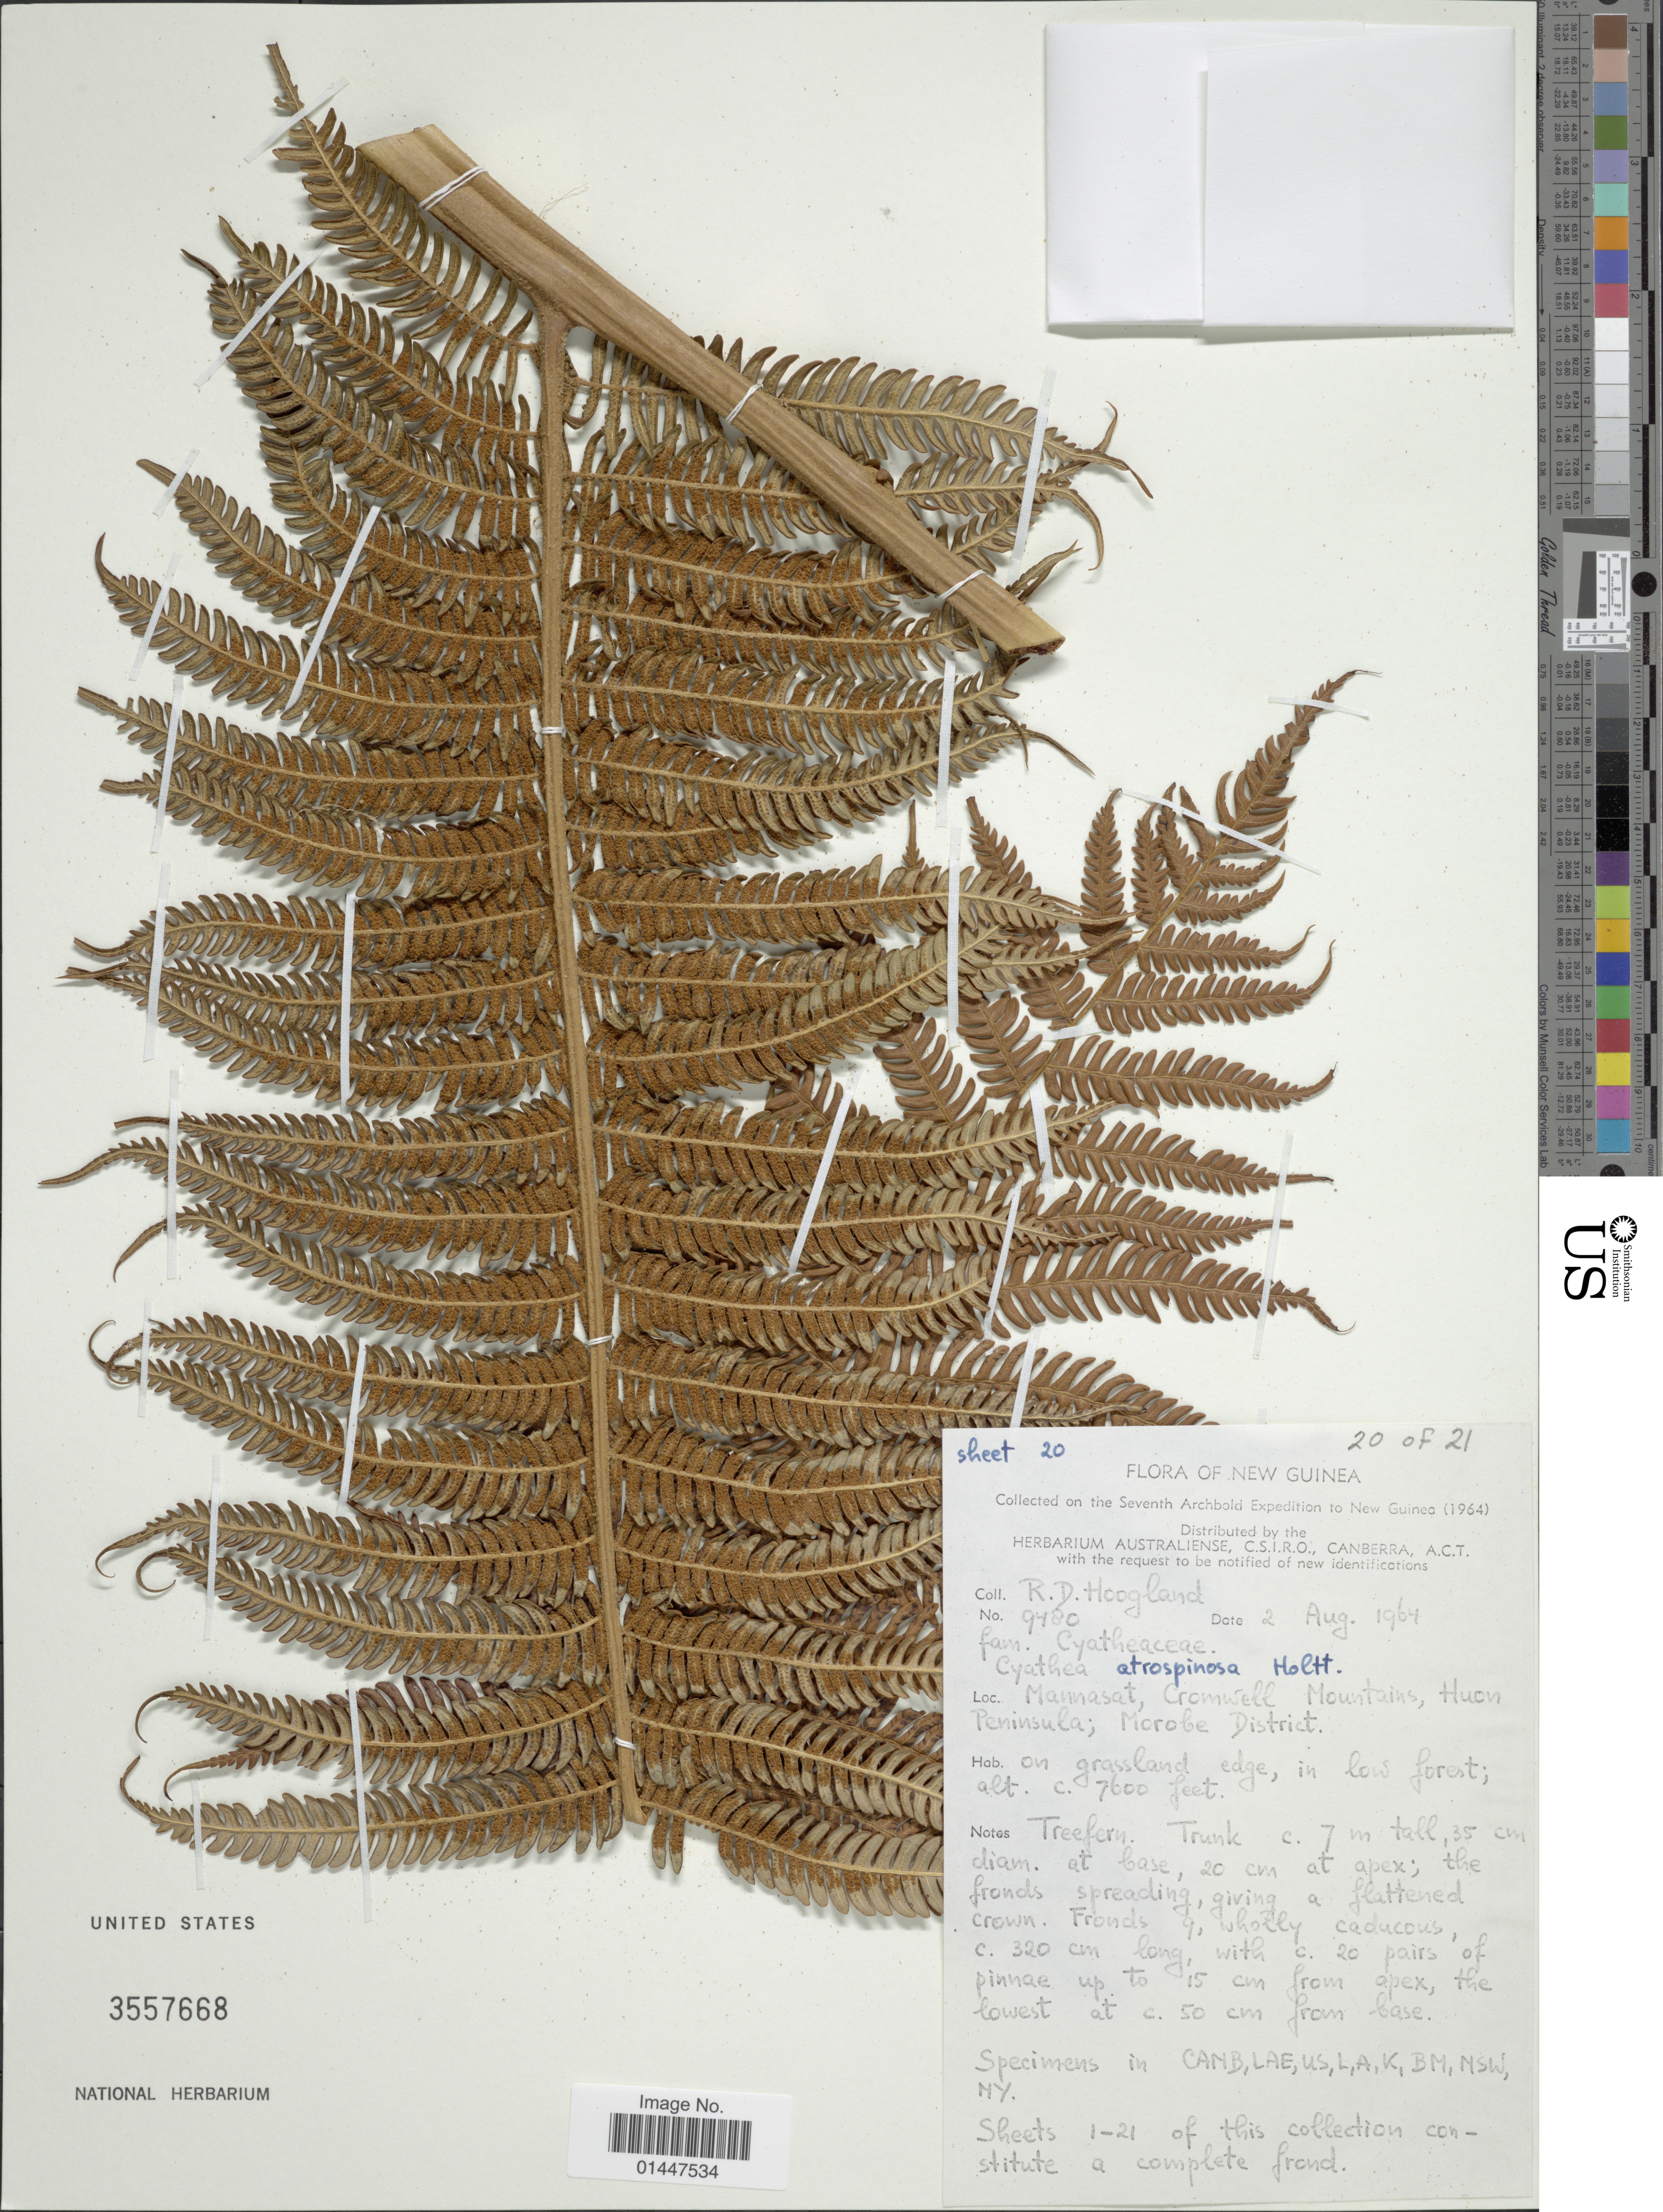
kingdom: Plantae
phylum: Tracheophyta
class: Polypodiopsida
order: Cyatheales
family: Cyatheaceae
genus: Sphaeropteris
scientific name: Sphaeropteris atrospinosa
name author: (Holttum) R.M. Tryon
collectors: R. D. Hoogland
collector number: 9480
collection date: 1964-08-02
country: Papua New Guinea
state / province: Morobe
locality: Mannasat, Cromwell Mountains, Huon Peninsula; Morobe District.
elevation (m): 2316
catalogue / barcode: US 3557668